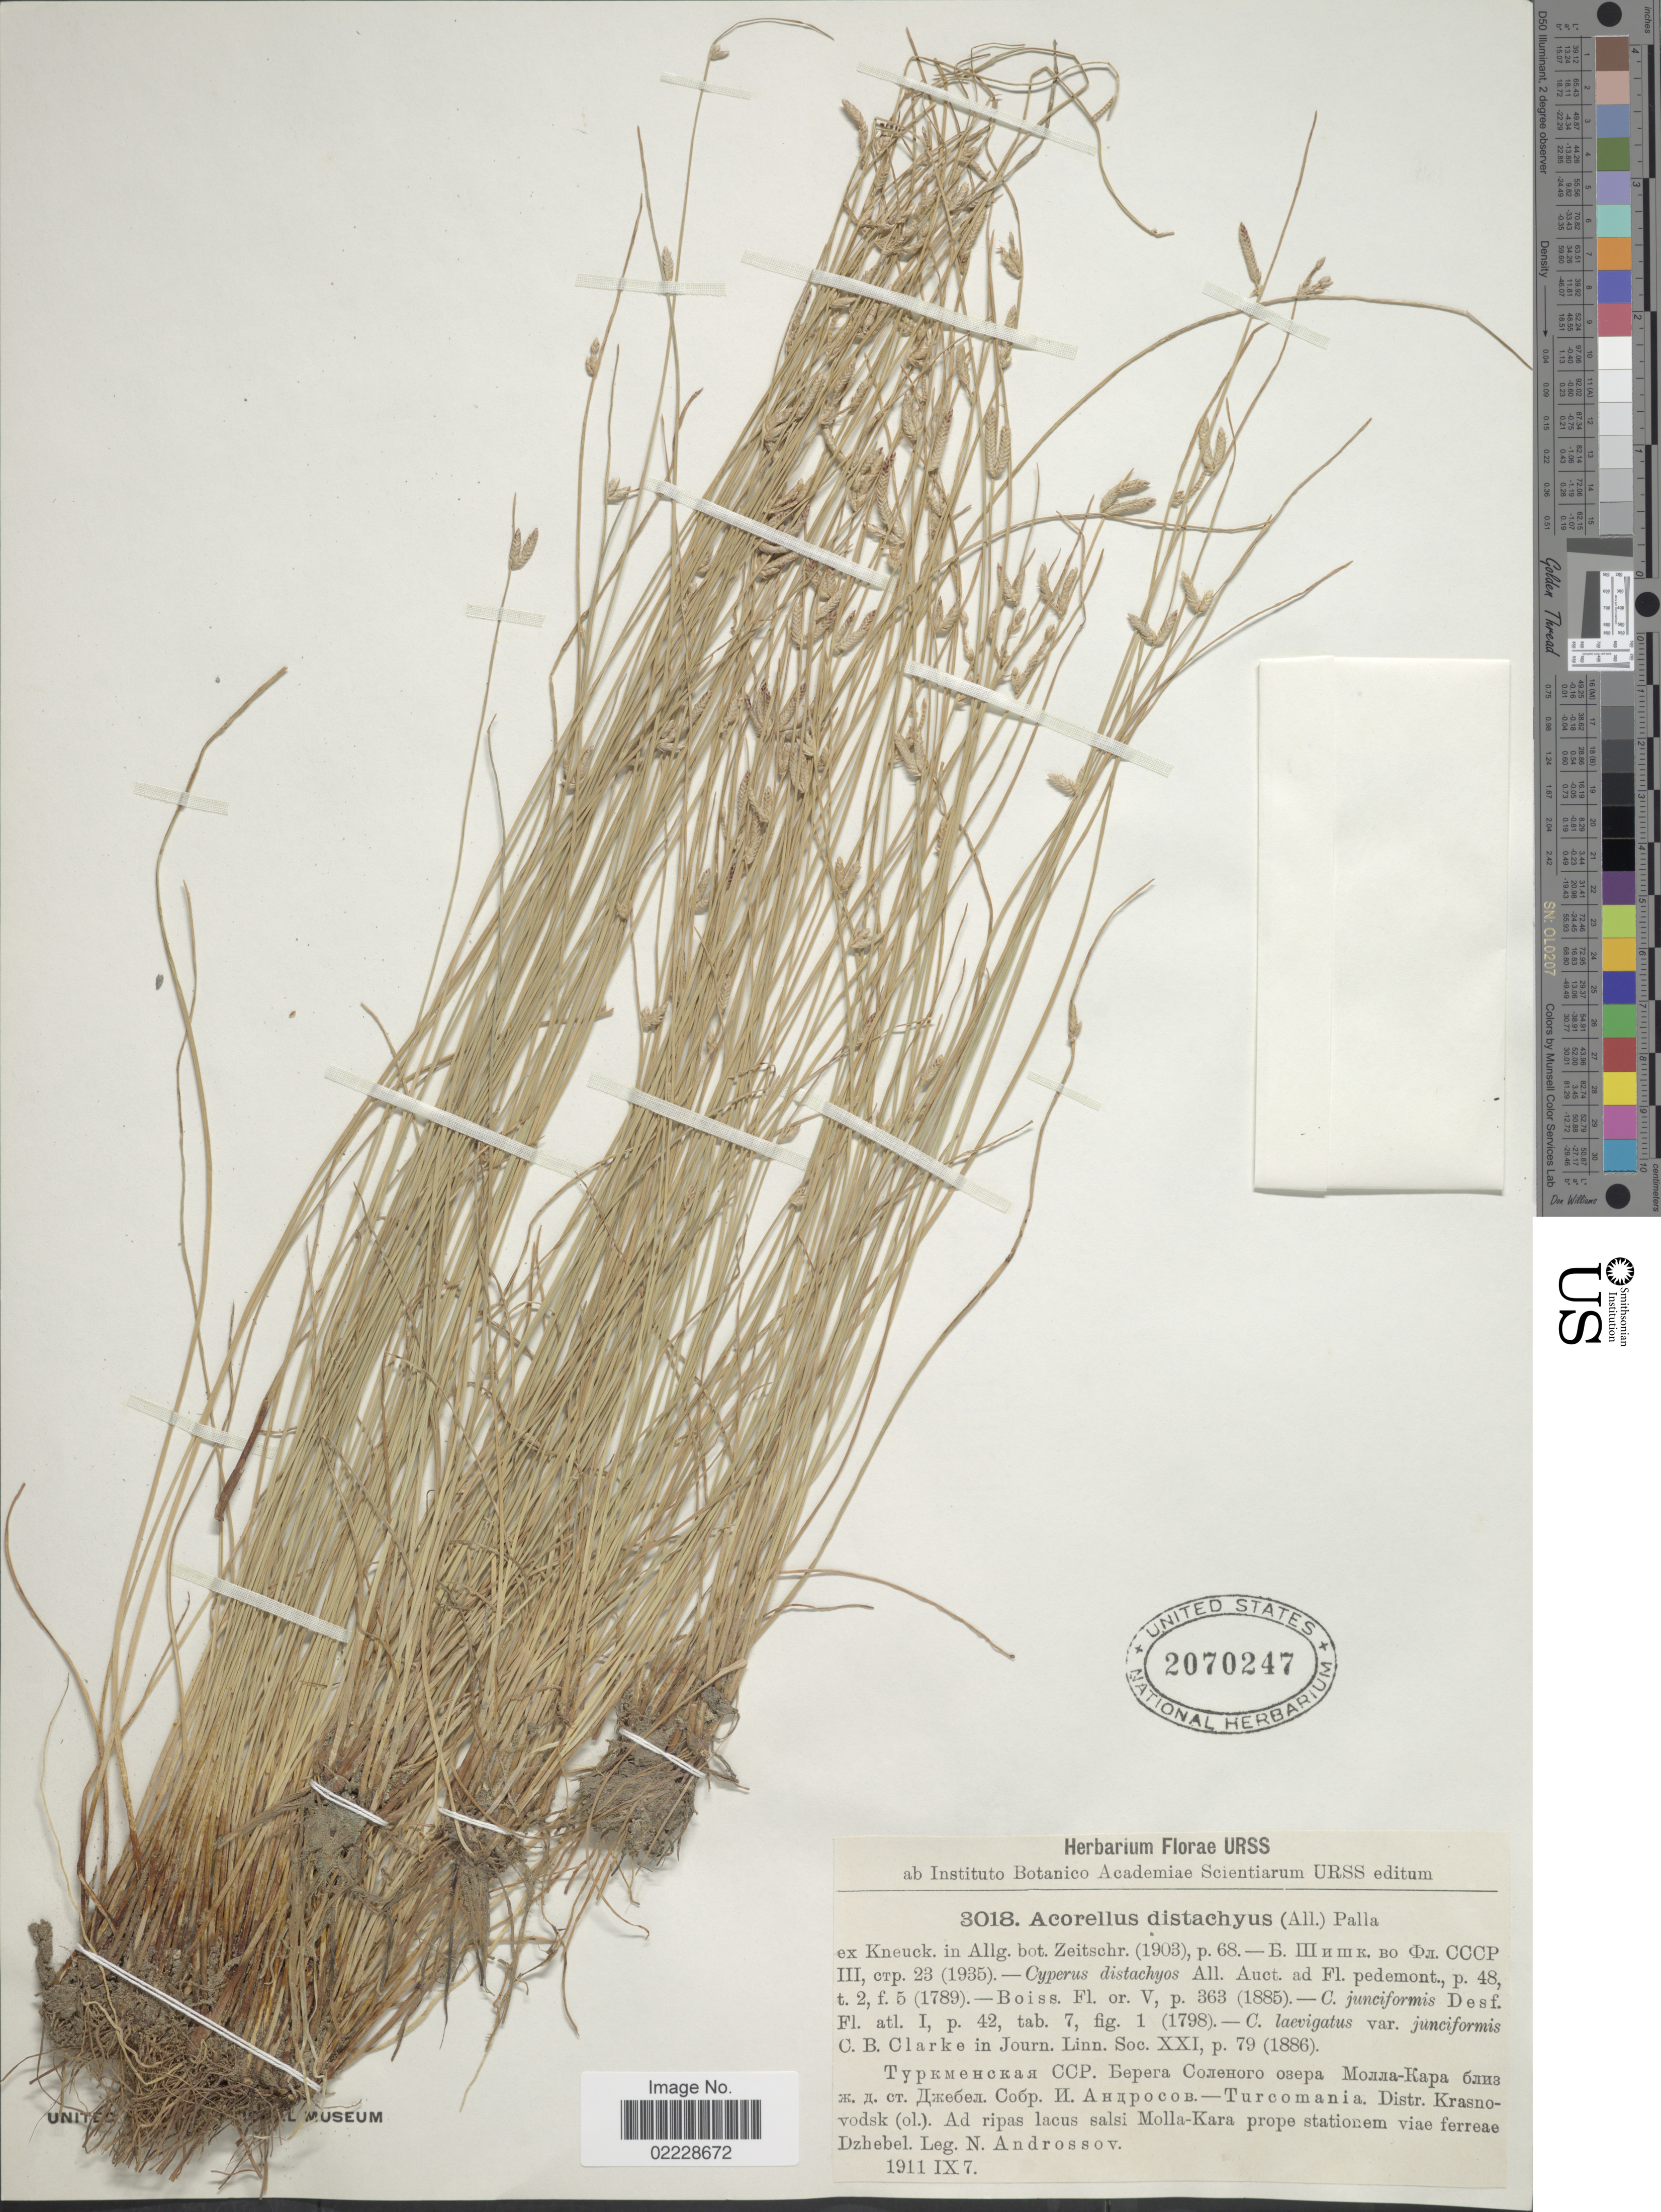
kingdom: Plantae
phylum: Tracheophyta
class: Liliopsida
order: Poales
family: Cyperaceae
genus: Cyperus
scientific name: Cyperus laevigatus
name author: L.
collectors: N. Androssov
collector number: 3018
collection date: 1911-09-07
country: Turkmenistan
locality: Turcomania. Distr. Krasnovodsk (ol.) Ad ripas lacus salsi Molla-Kara prope stationem viae ferreae Dzhebel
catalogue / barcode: US 2070247